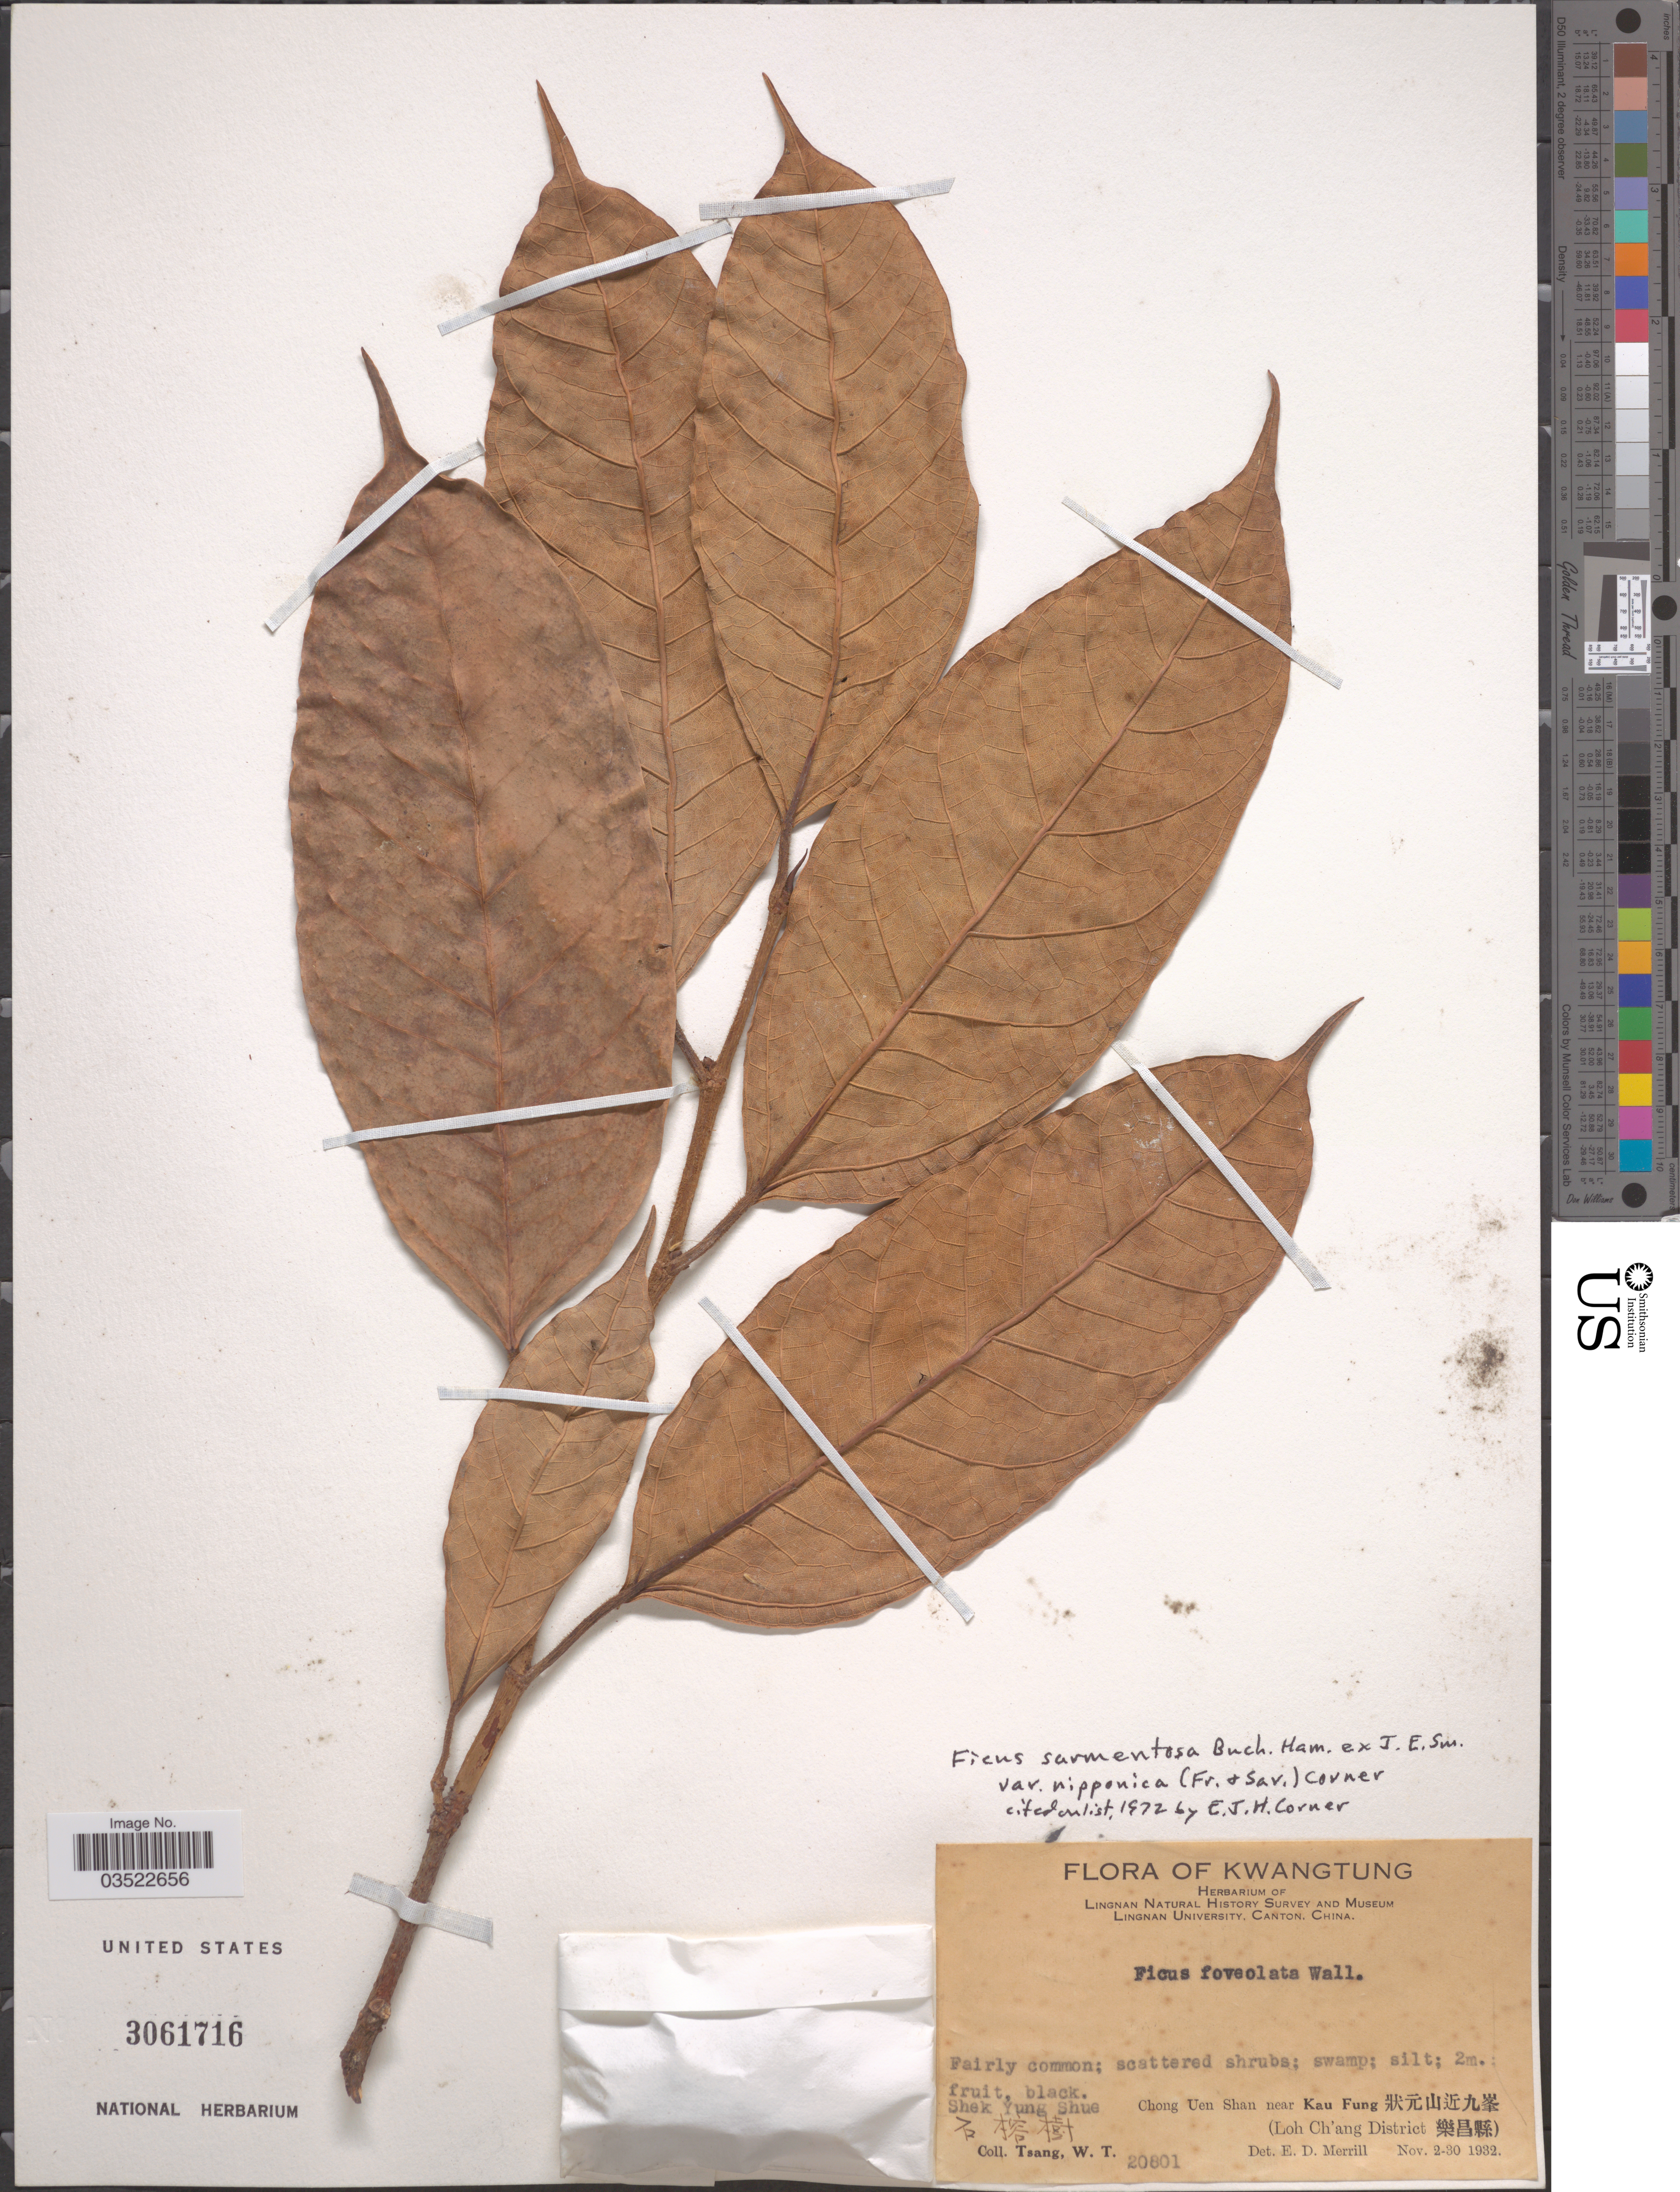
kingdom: Plantae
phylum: Tracheophyta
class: Magnoliopsida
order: Rosales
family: Moraceae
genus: Ficus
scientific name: Ficus sarmentosa var. nipponica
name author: (Franch. & Sav.) Corner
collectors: W. T. Tsang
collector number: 20801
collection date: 1932-11-02/1932-11-30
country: China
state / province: Guangdong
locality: Kwangtung. Lingnan Natural History Survey and Museum Lingnan University. shek Yung Shue [Foreign script]. Chong Uen Shan near Kau Fung [Foreign script] (Loh Ch'ang District [Foreign script]).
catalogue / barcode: US 3061716